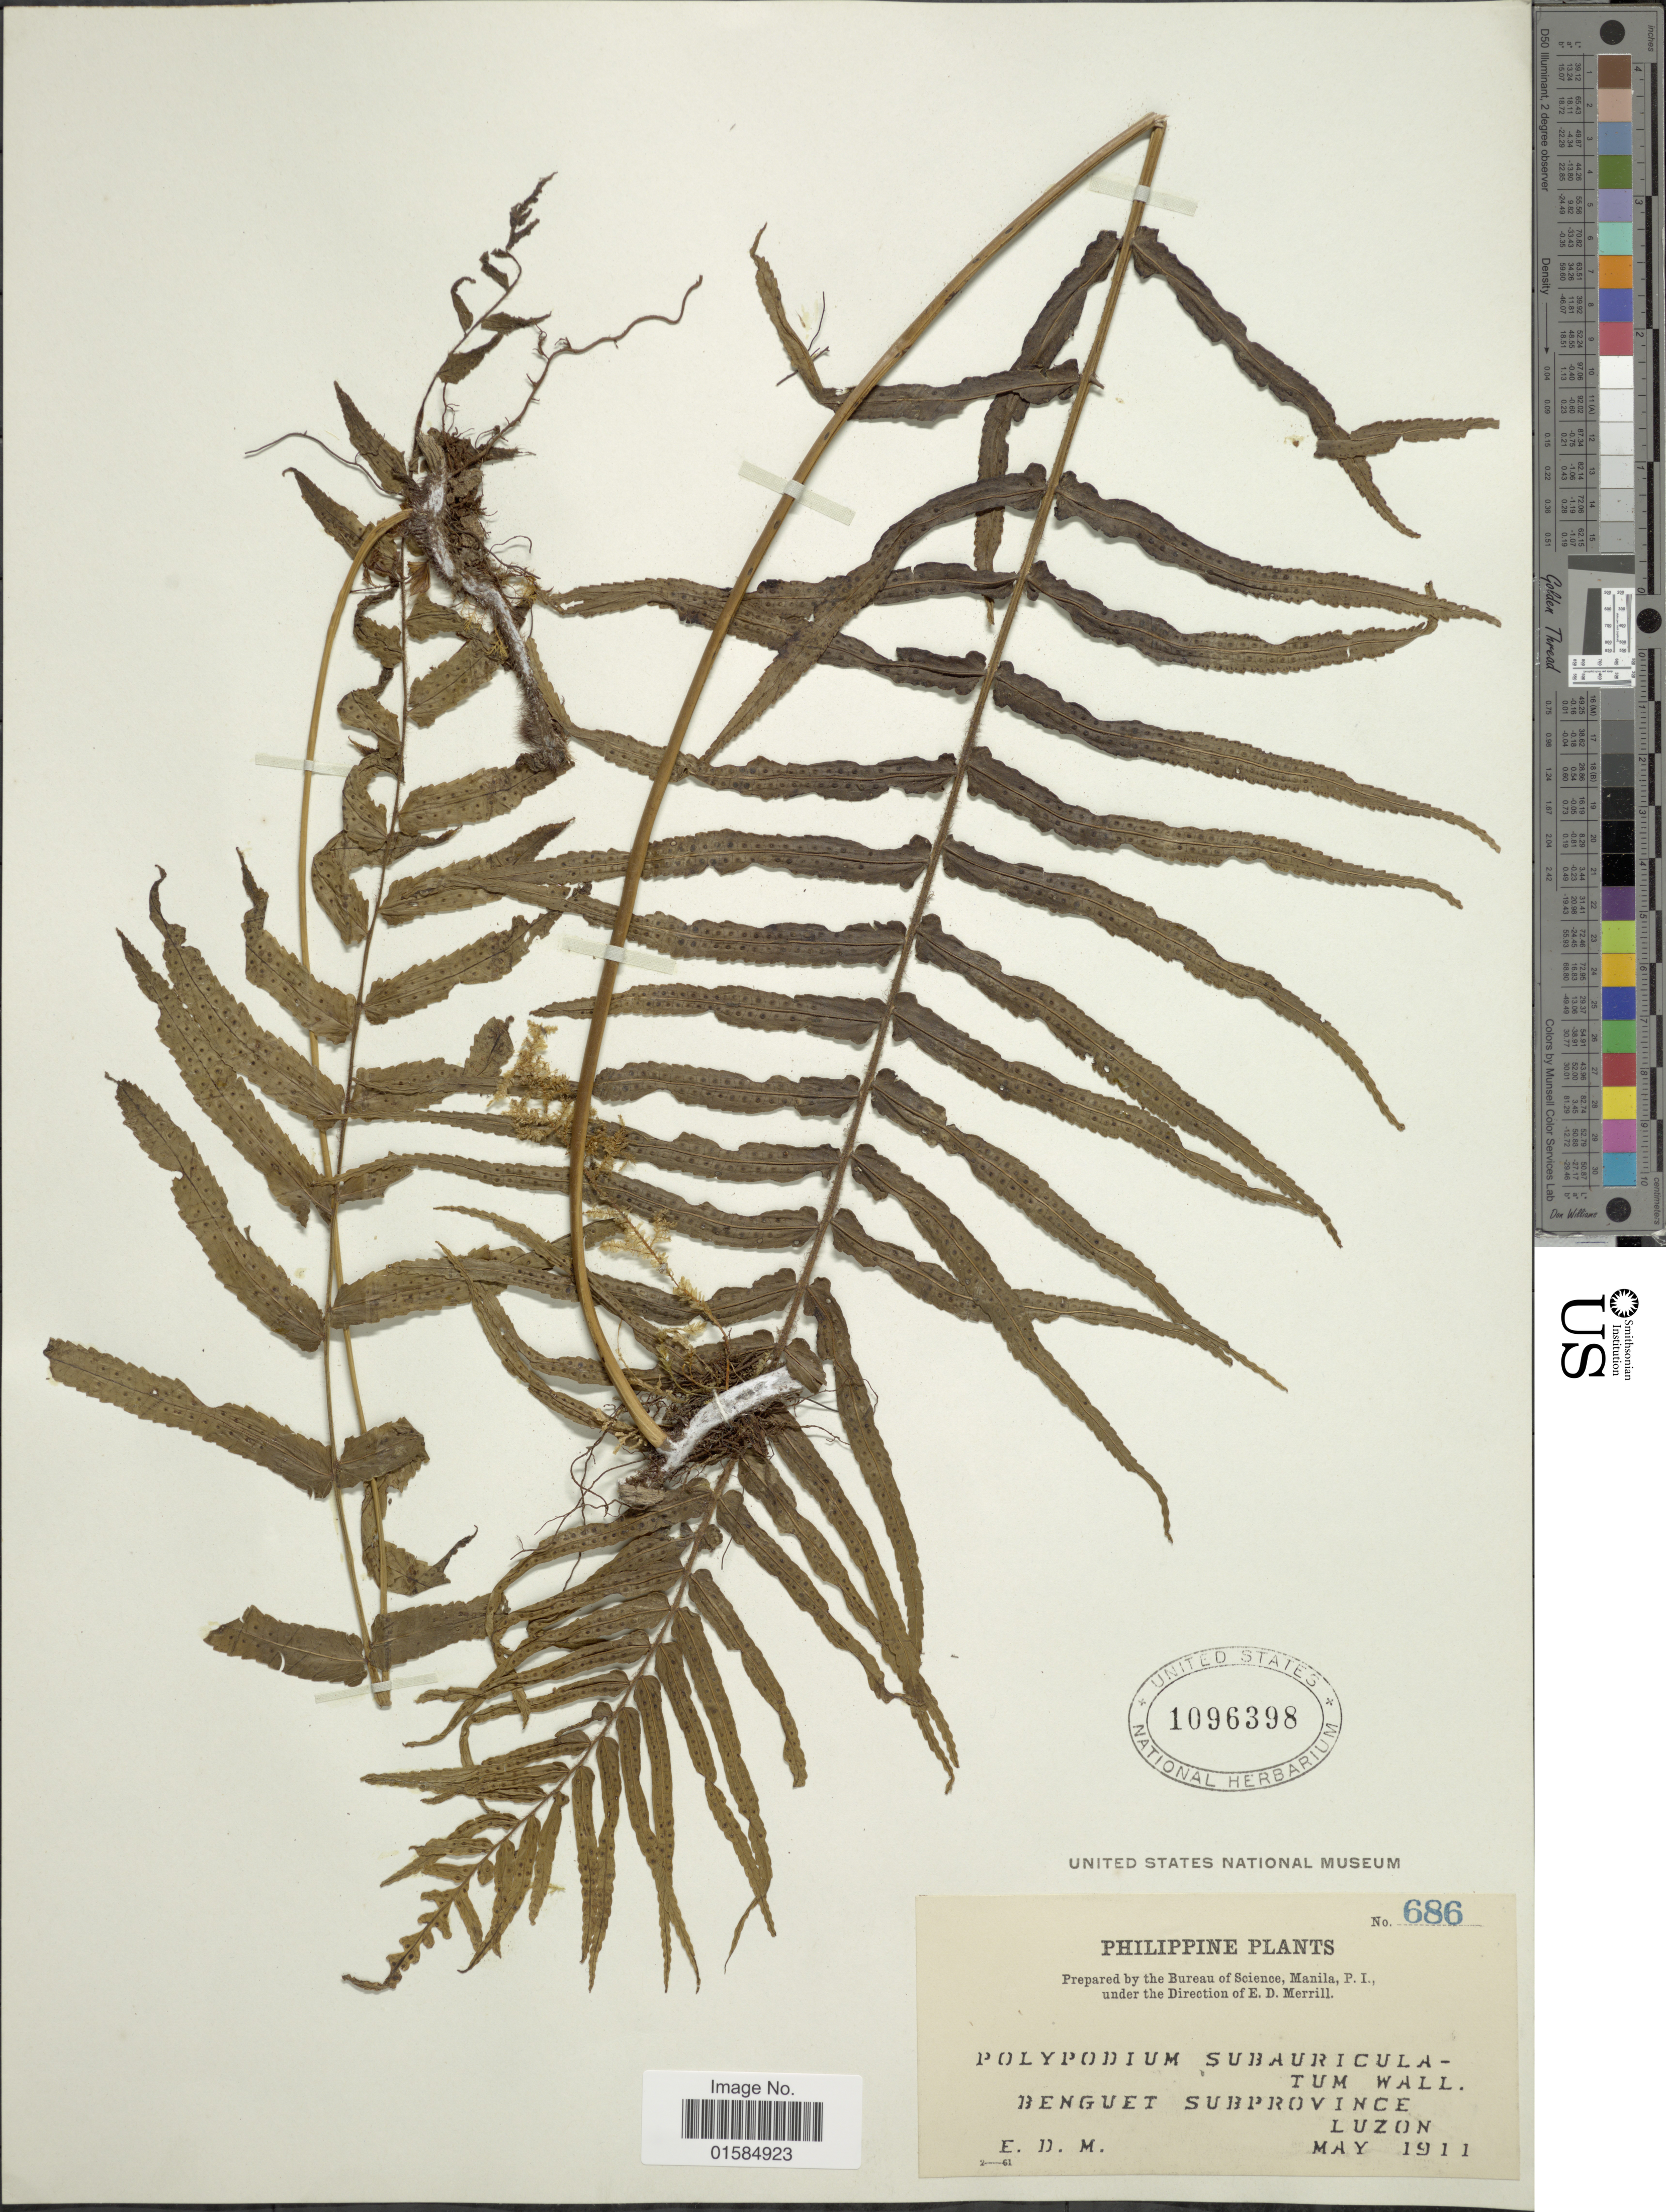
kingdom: Plantae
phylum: Tracheophyta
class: Polypodiopsida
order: Polypodiales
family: Polypodiaceae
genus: Goniophlebium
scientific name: Goniophlebium subauriculatum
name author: (Blume) C. Presl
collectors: E. D. Merrill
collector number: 686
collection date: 1911-05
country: Philippines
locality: Benguet Subprovince, Luzon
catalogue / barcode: US 1096398